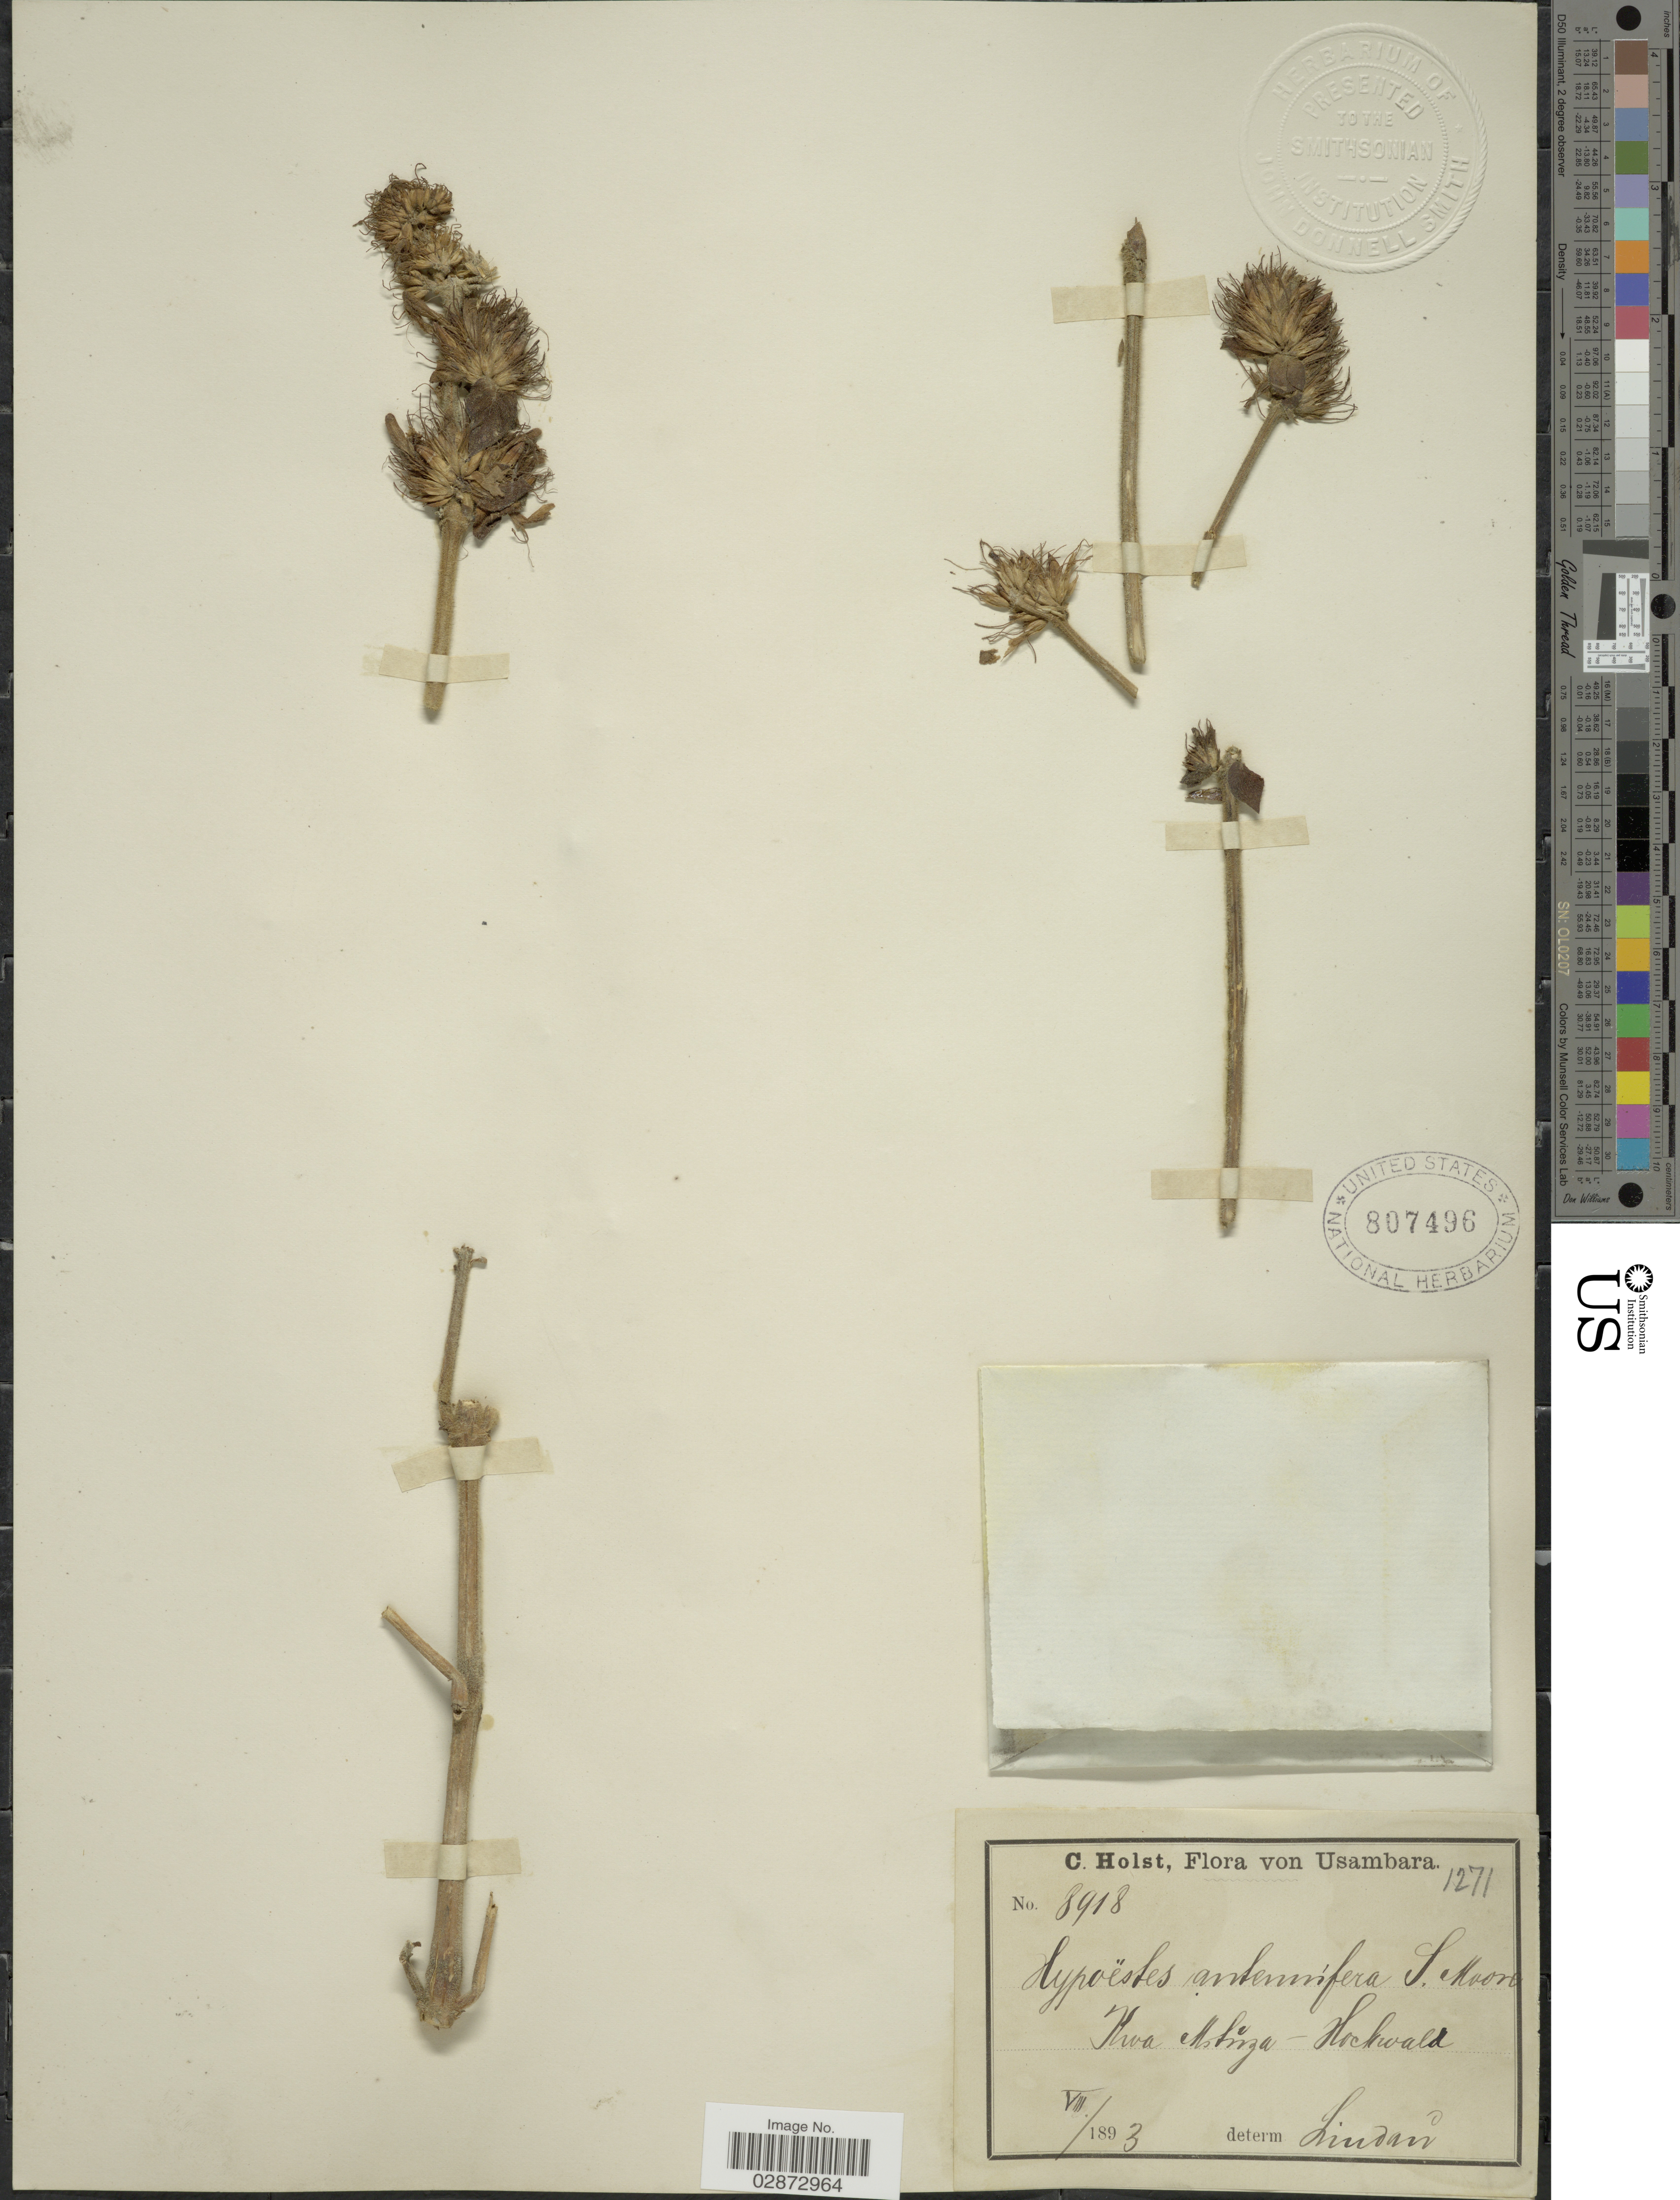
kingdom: Plantae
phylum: Tracheophyta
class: Magnoliopsida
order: Lamiales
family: Acanthaceae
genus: Hypoestes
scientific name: Hypoestes antennifera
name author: S. Moore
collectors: C. H. Holst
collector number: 8918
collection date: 1893-08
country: Tanzania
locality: Usambara. Kwa Mstuza -Hochwald.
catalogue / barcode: US 807496